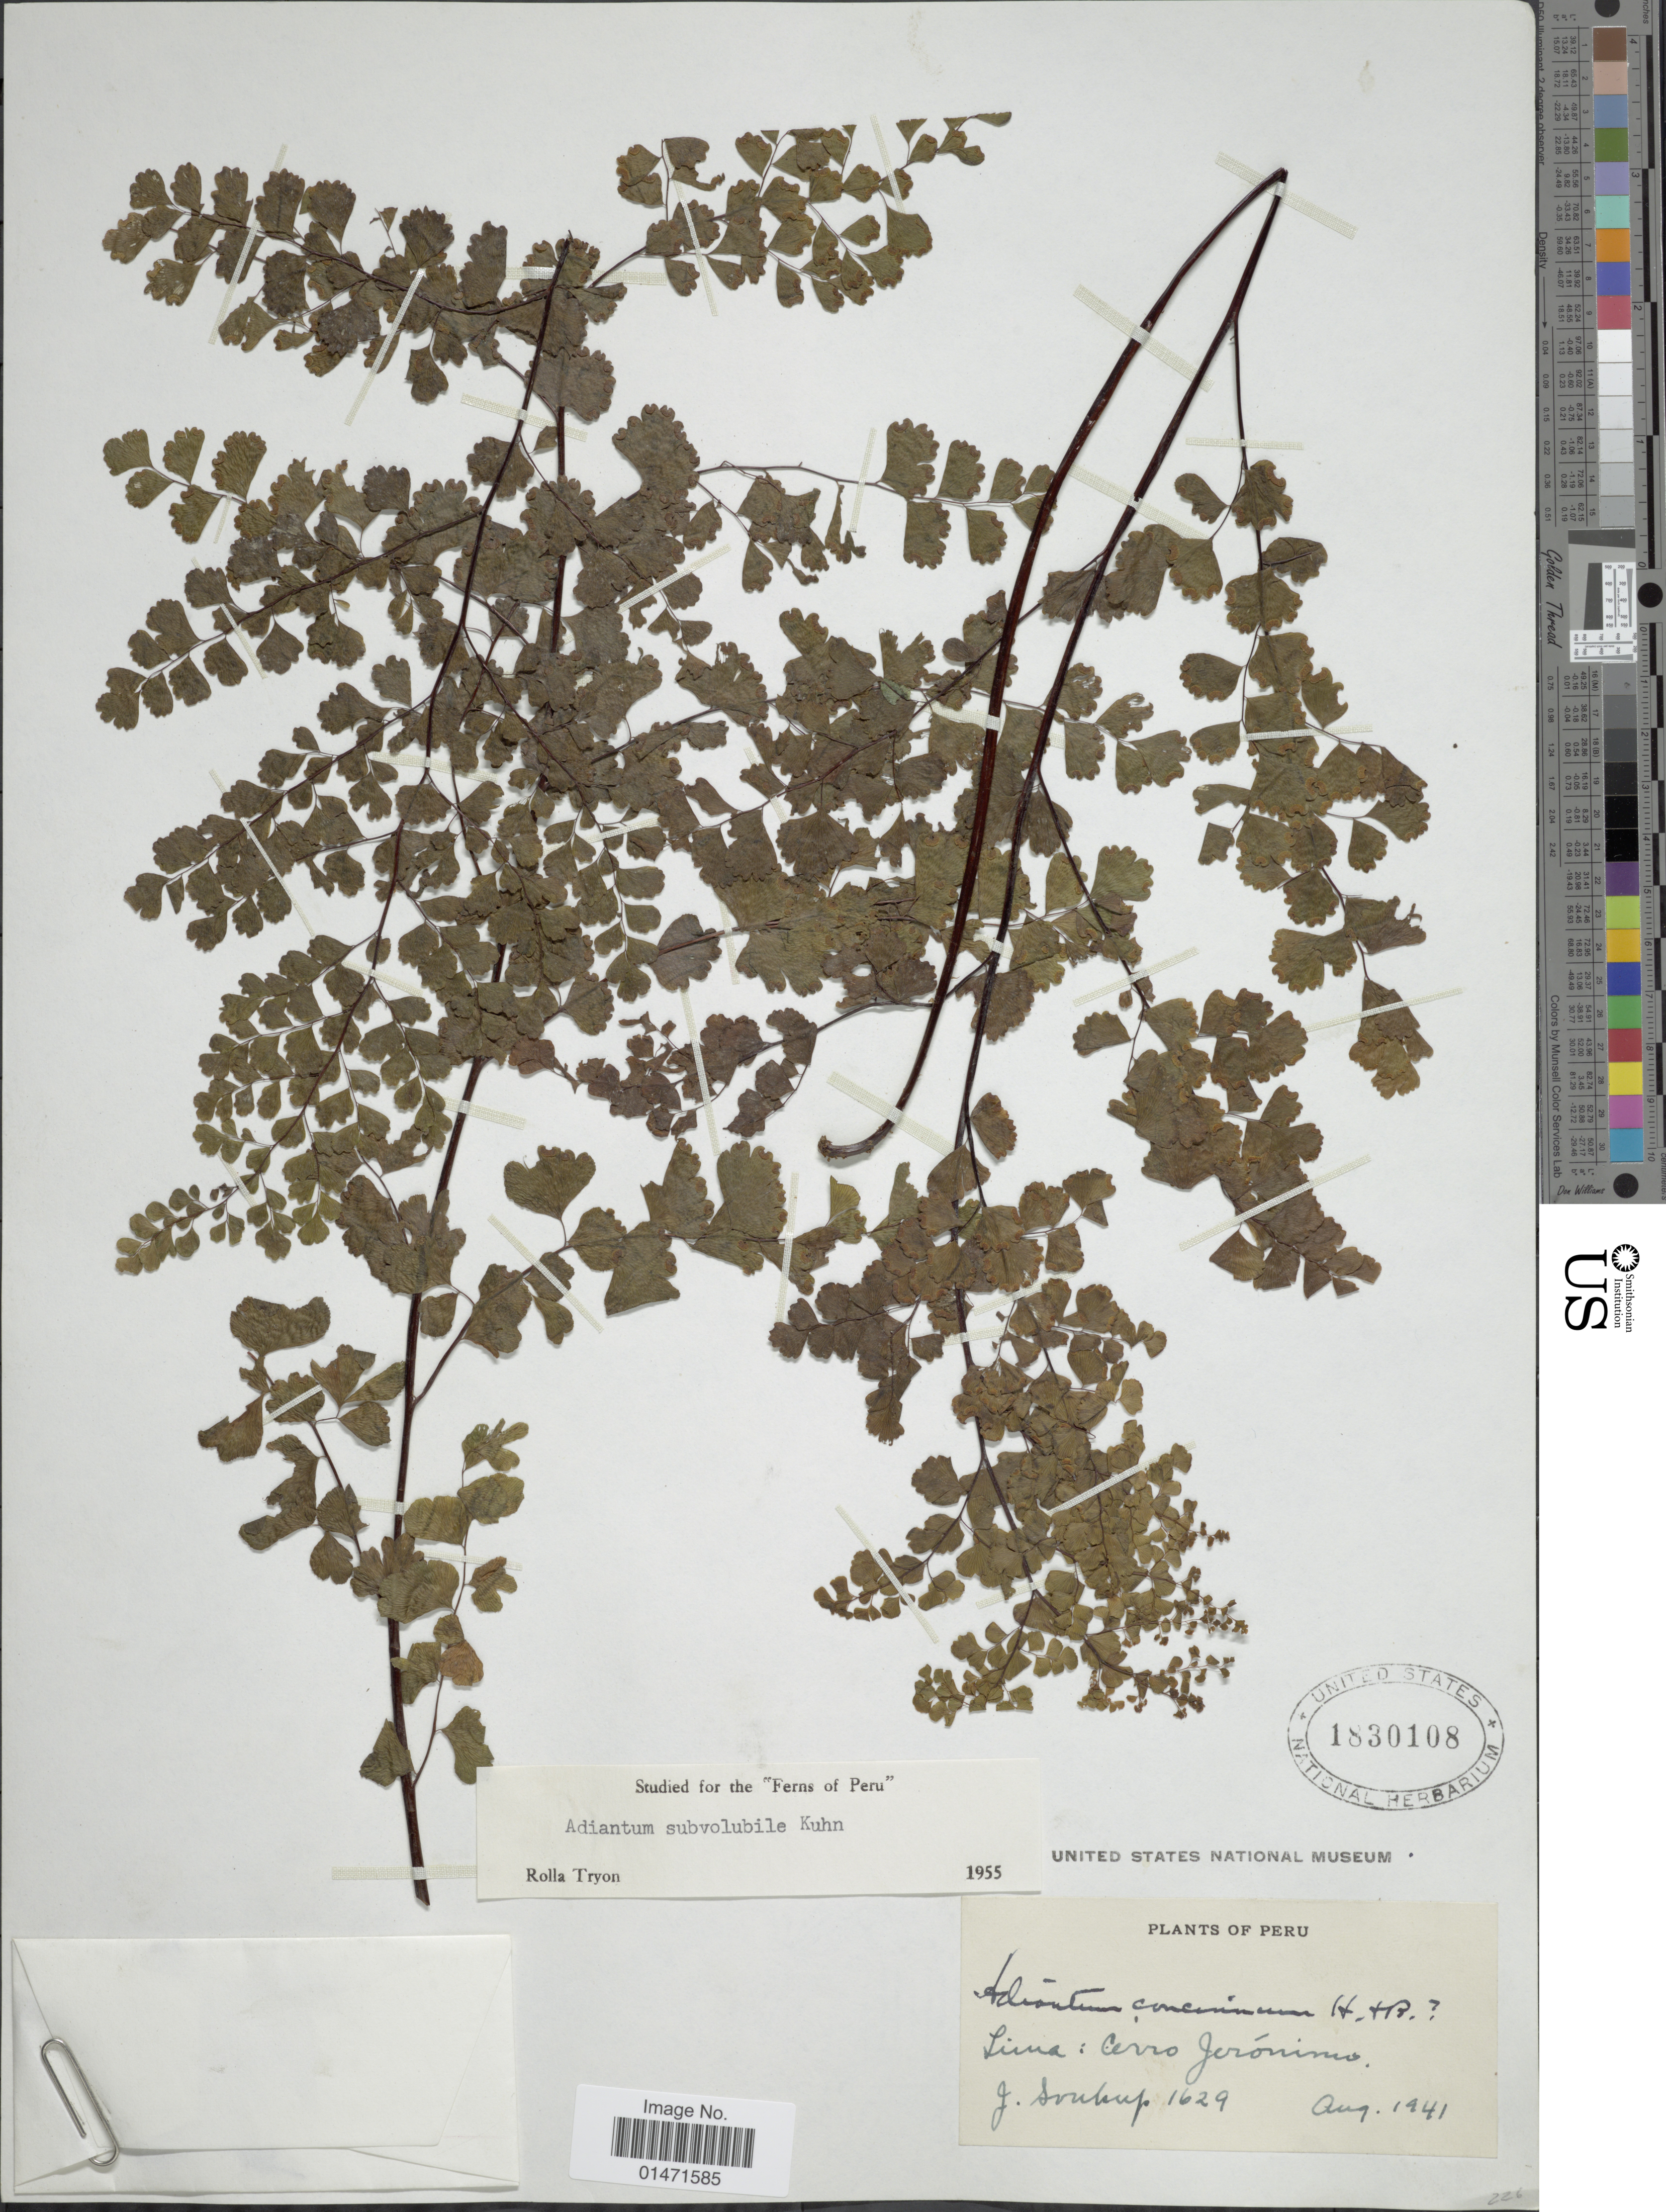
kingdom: Plantae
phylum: Tracheophyta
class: Polypodiopsida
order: Polypodiales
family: Pteridaceae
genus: Adiantum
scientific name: Adiantum subvolubile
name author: Mett. ex Kuhn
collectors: J. Soukup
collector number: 1629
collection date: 1941-08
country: Peru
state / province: Lima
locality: Cerro Jerónimo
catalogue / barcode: US 1830108